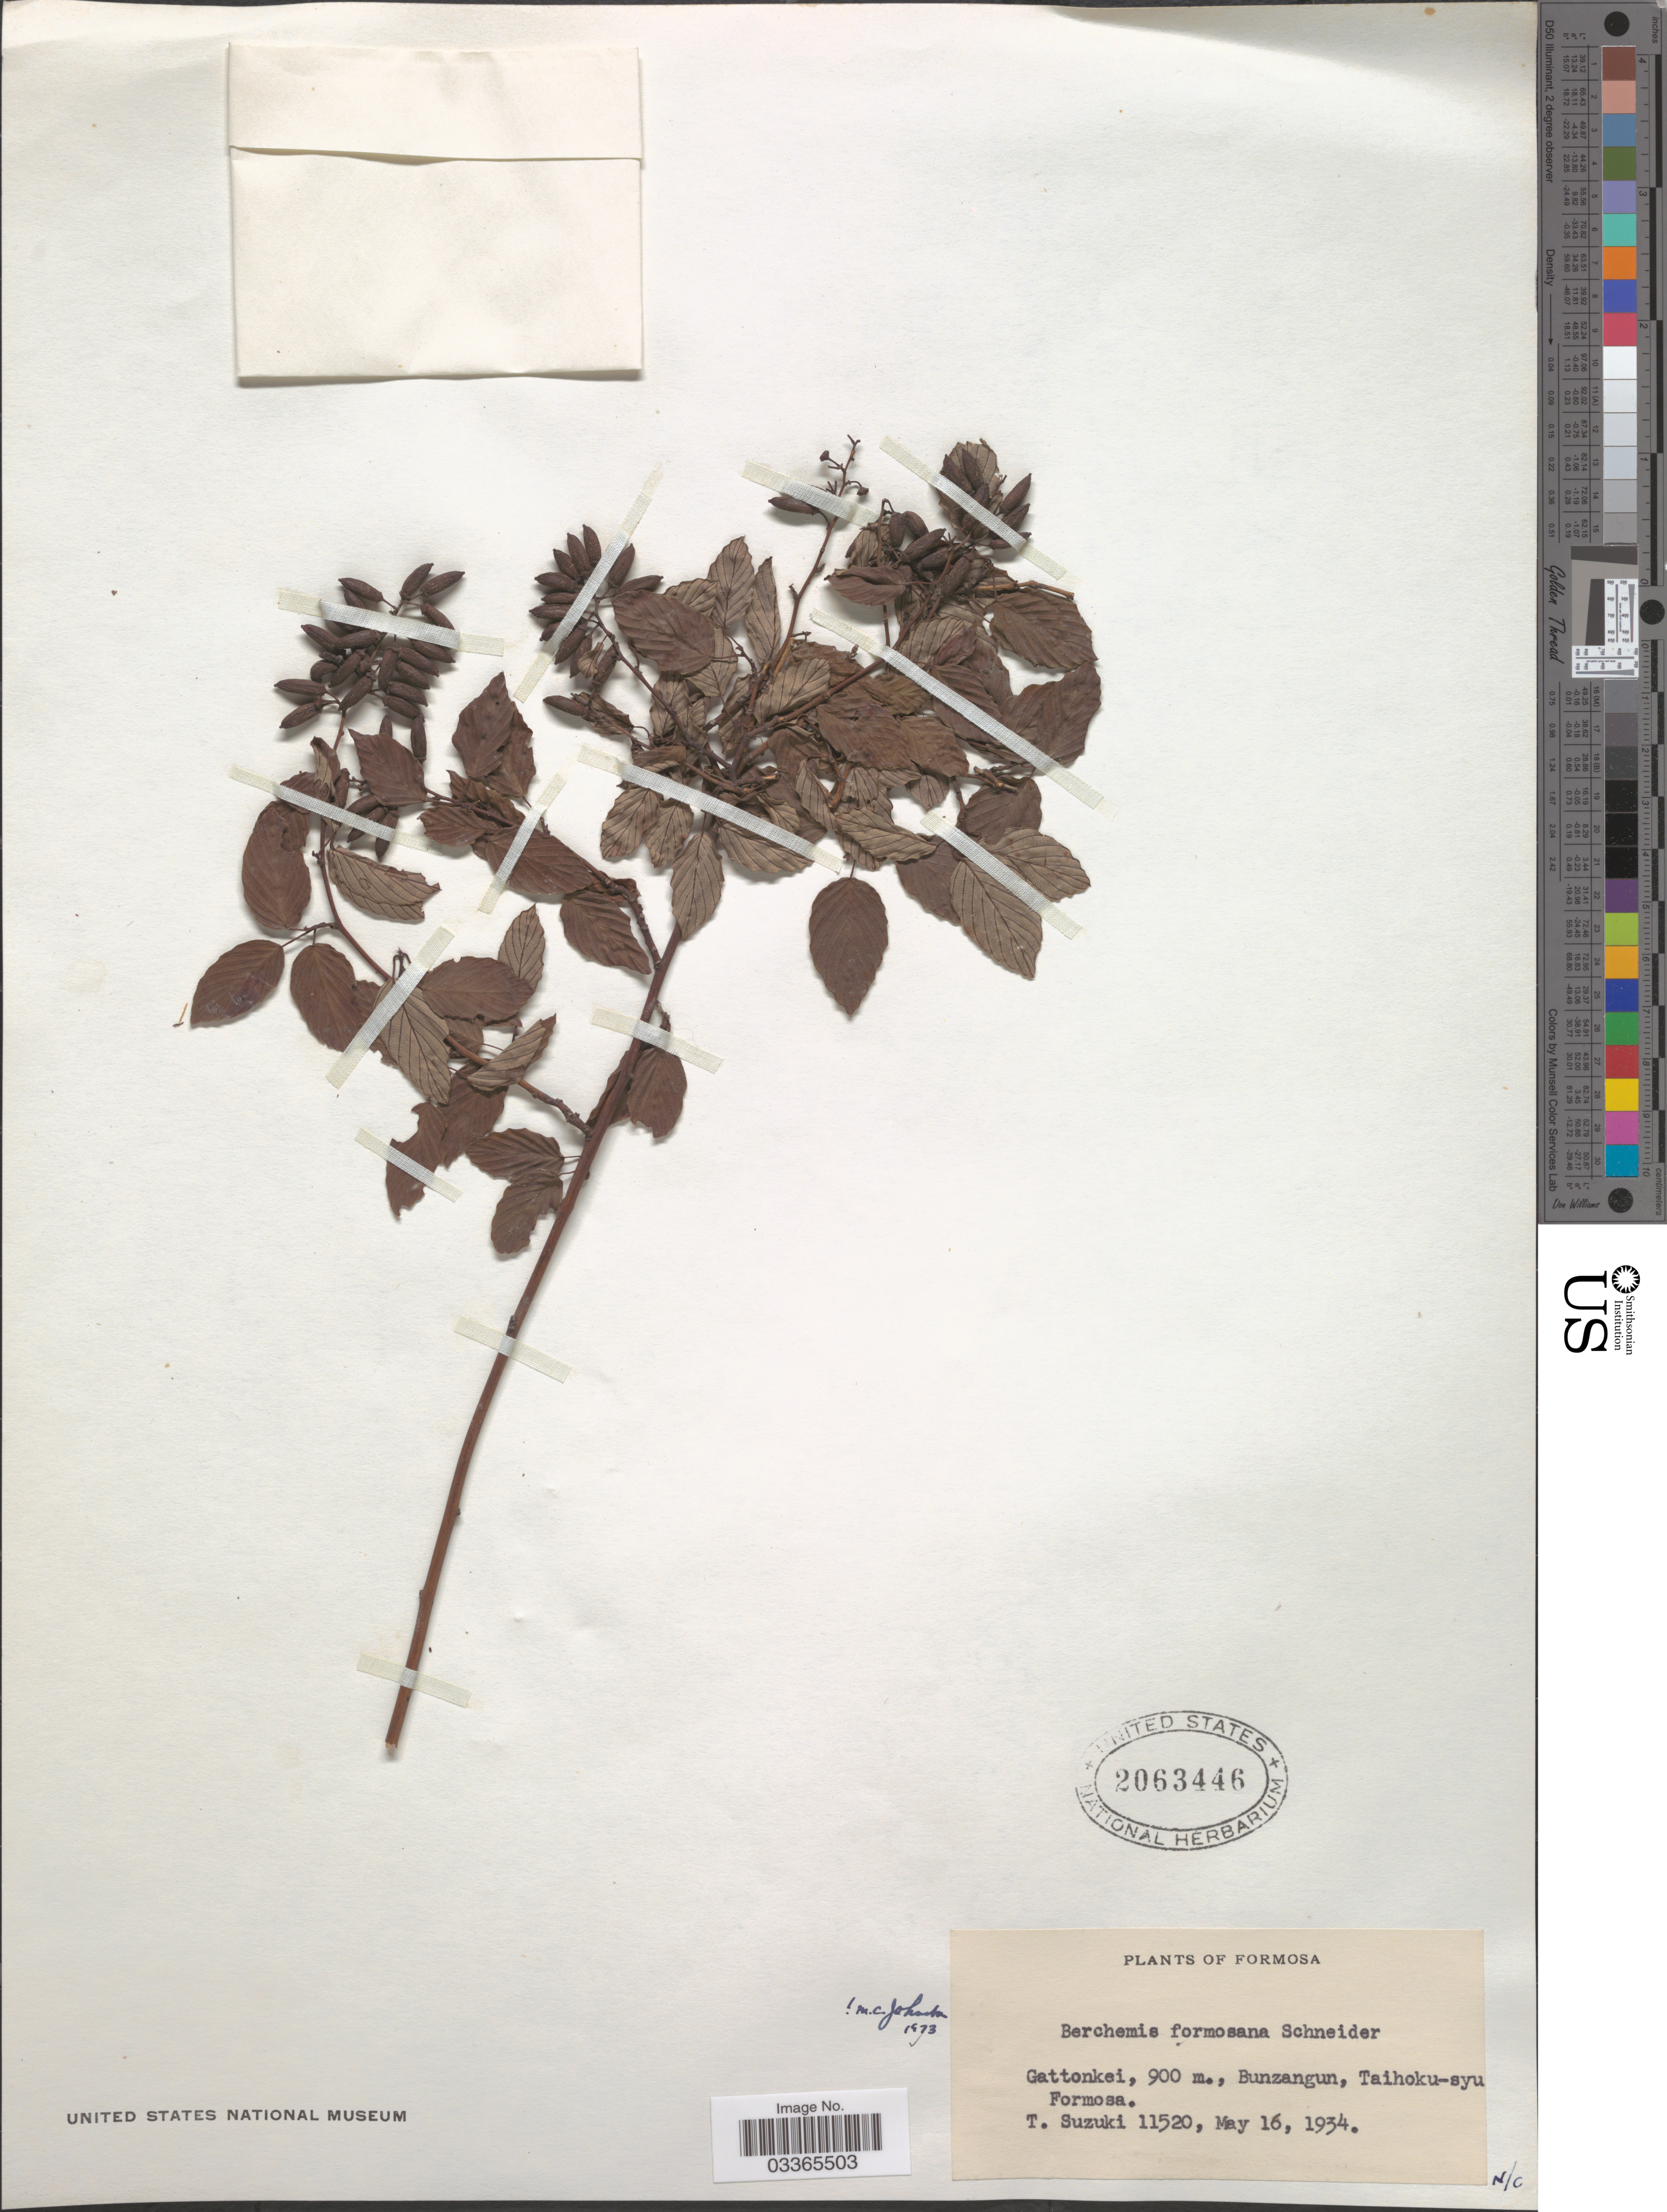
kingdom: Plantae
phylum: Tracheophyta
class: Magnoliopsida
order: Rosales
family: Rhamnaceae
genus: Berchemia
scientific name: Berchemia formosana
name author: C.K. Schneid.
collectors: T. Suzuki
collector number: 11520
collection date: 1934-05-16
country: Taiwan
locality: Formosa. Gattonkei, Bunzangun, Taihoku-syu, Formosa.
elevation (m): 900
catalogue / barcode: US 2063446